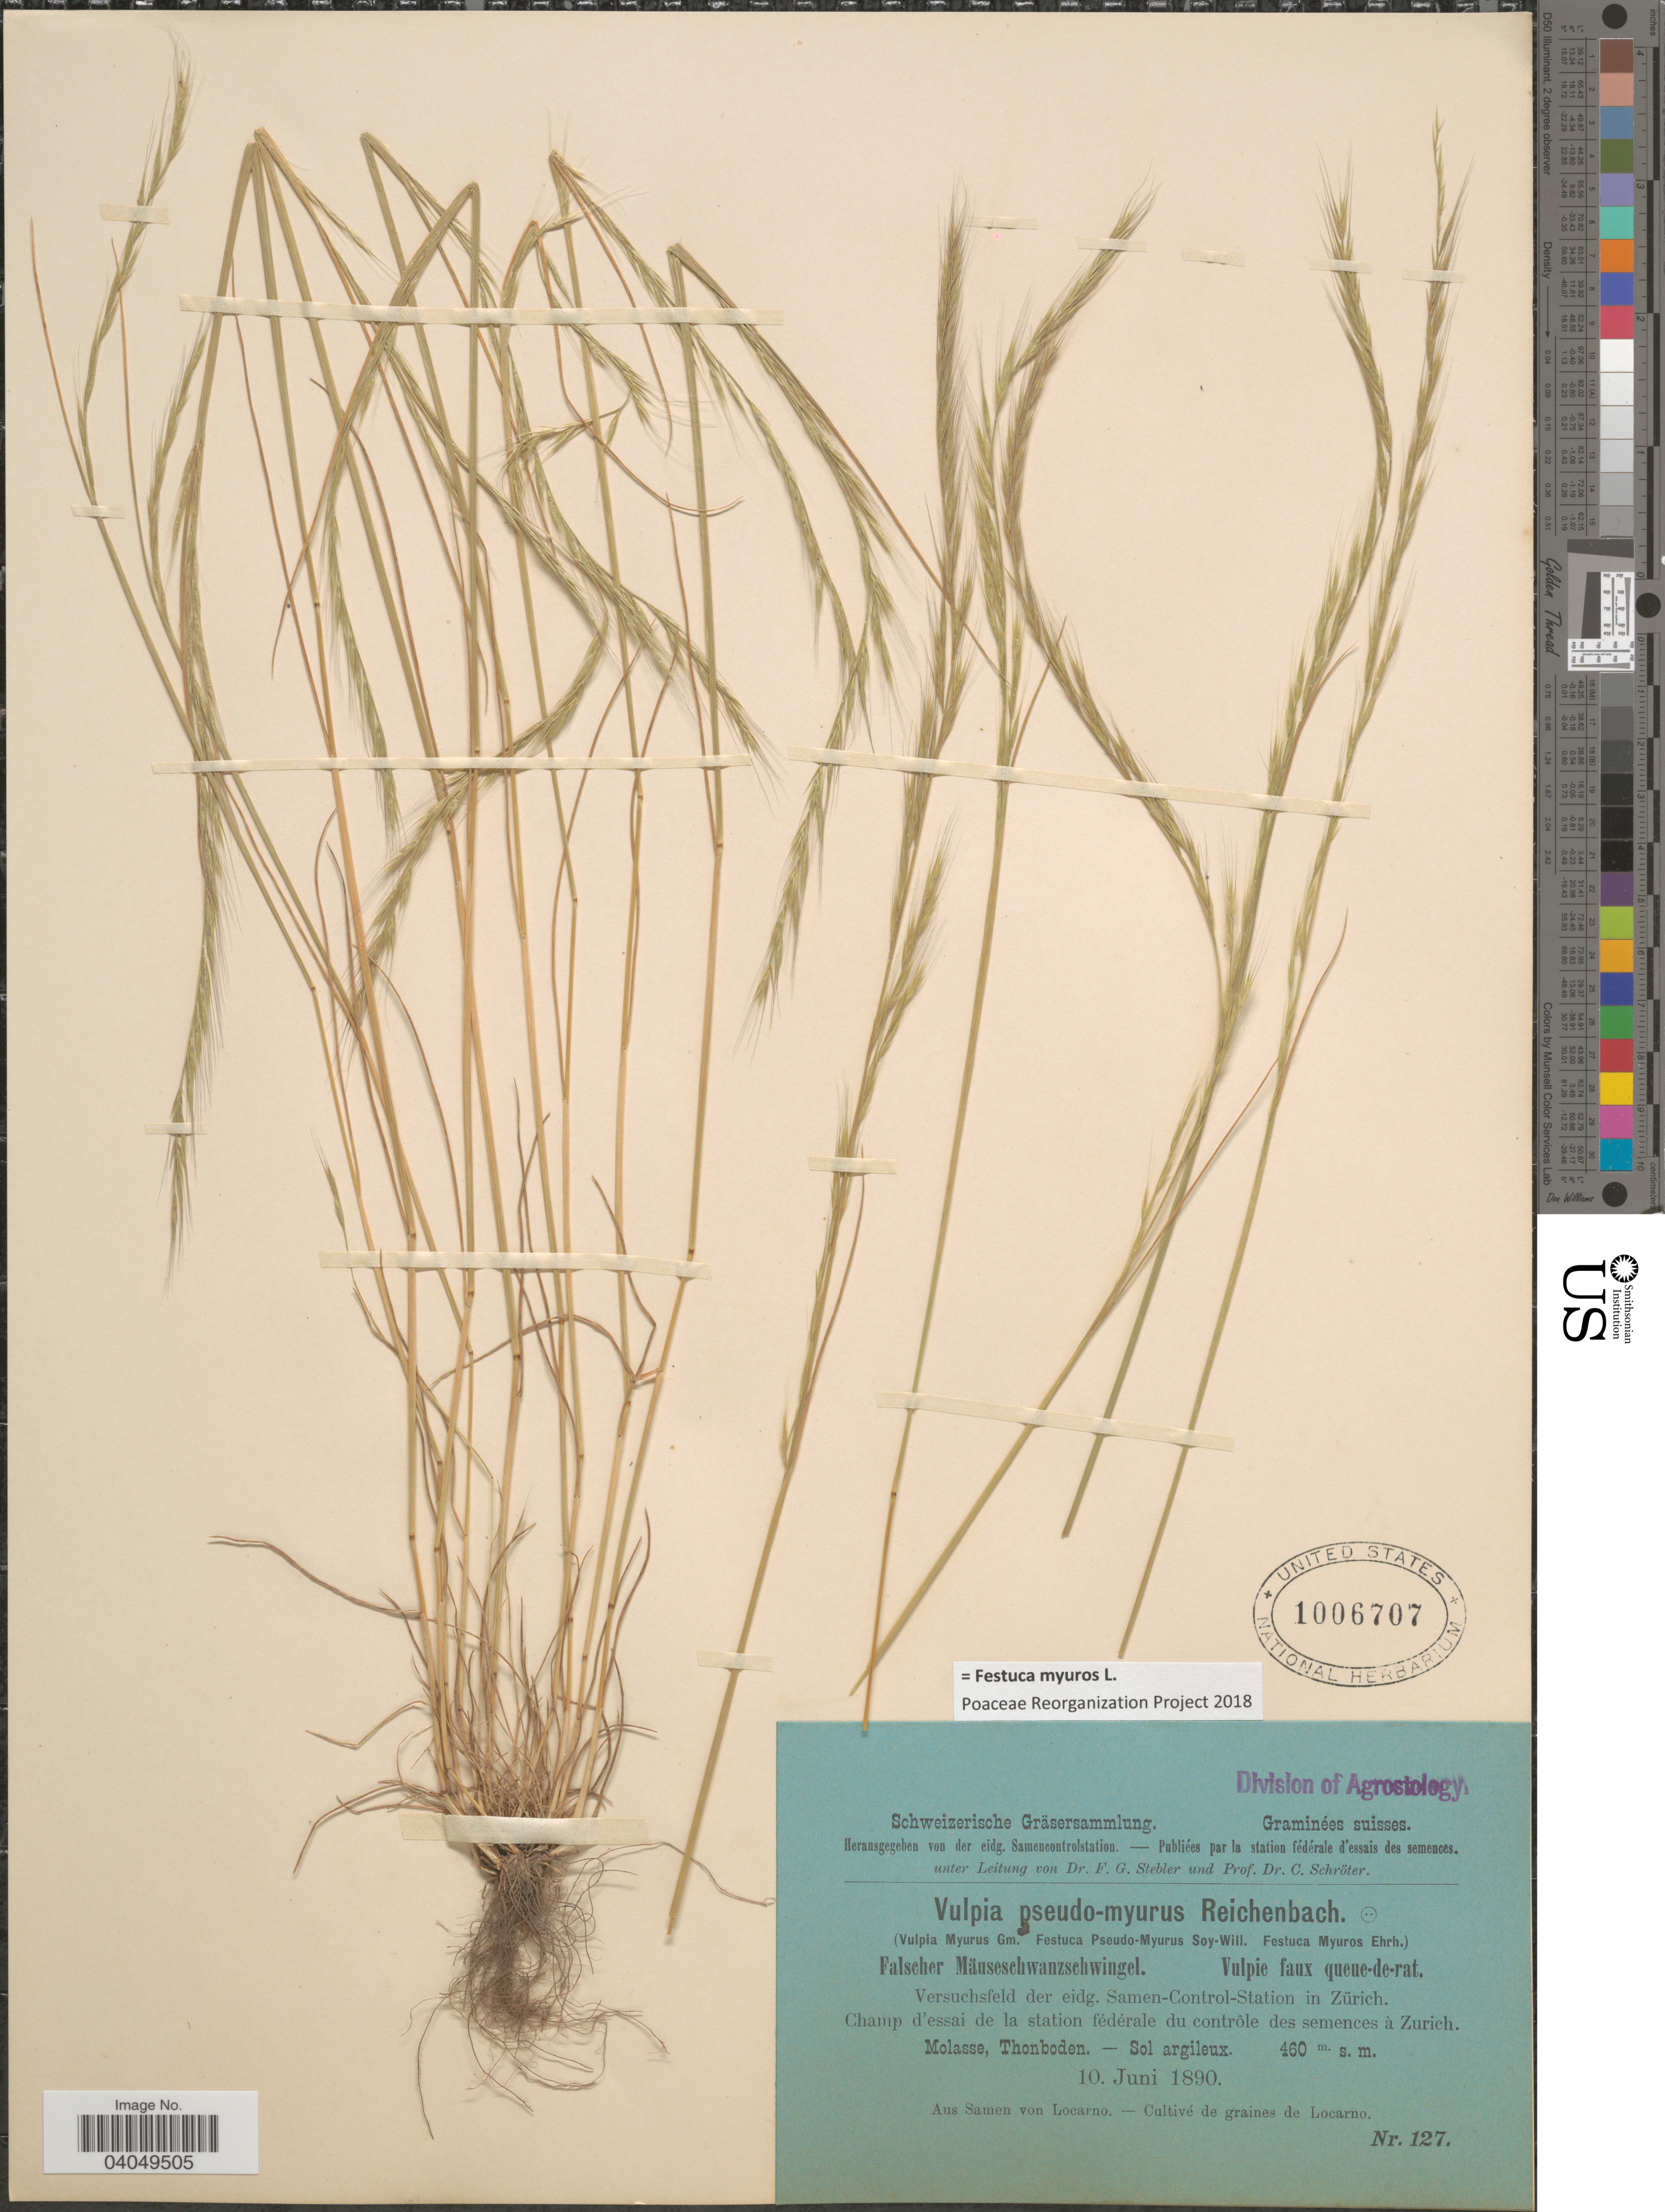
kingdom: Plantae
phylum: Tracheophyta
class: Liliopsida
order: Poales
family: Poaceae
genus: Festuca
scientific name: Festuca myuros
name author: L.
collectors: Stebler, F.G. & Schröter, C.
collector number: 127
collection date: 1890-06-10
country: Switzerland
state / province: Zurich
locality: Versuchsfeld der eidg. Samen-Control-Station in Zürich. Champ d'essai de la station fédérale du contrôle des semences à Zurich. Molasse, Thonboden.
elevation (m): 460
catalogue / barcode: US 1006707